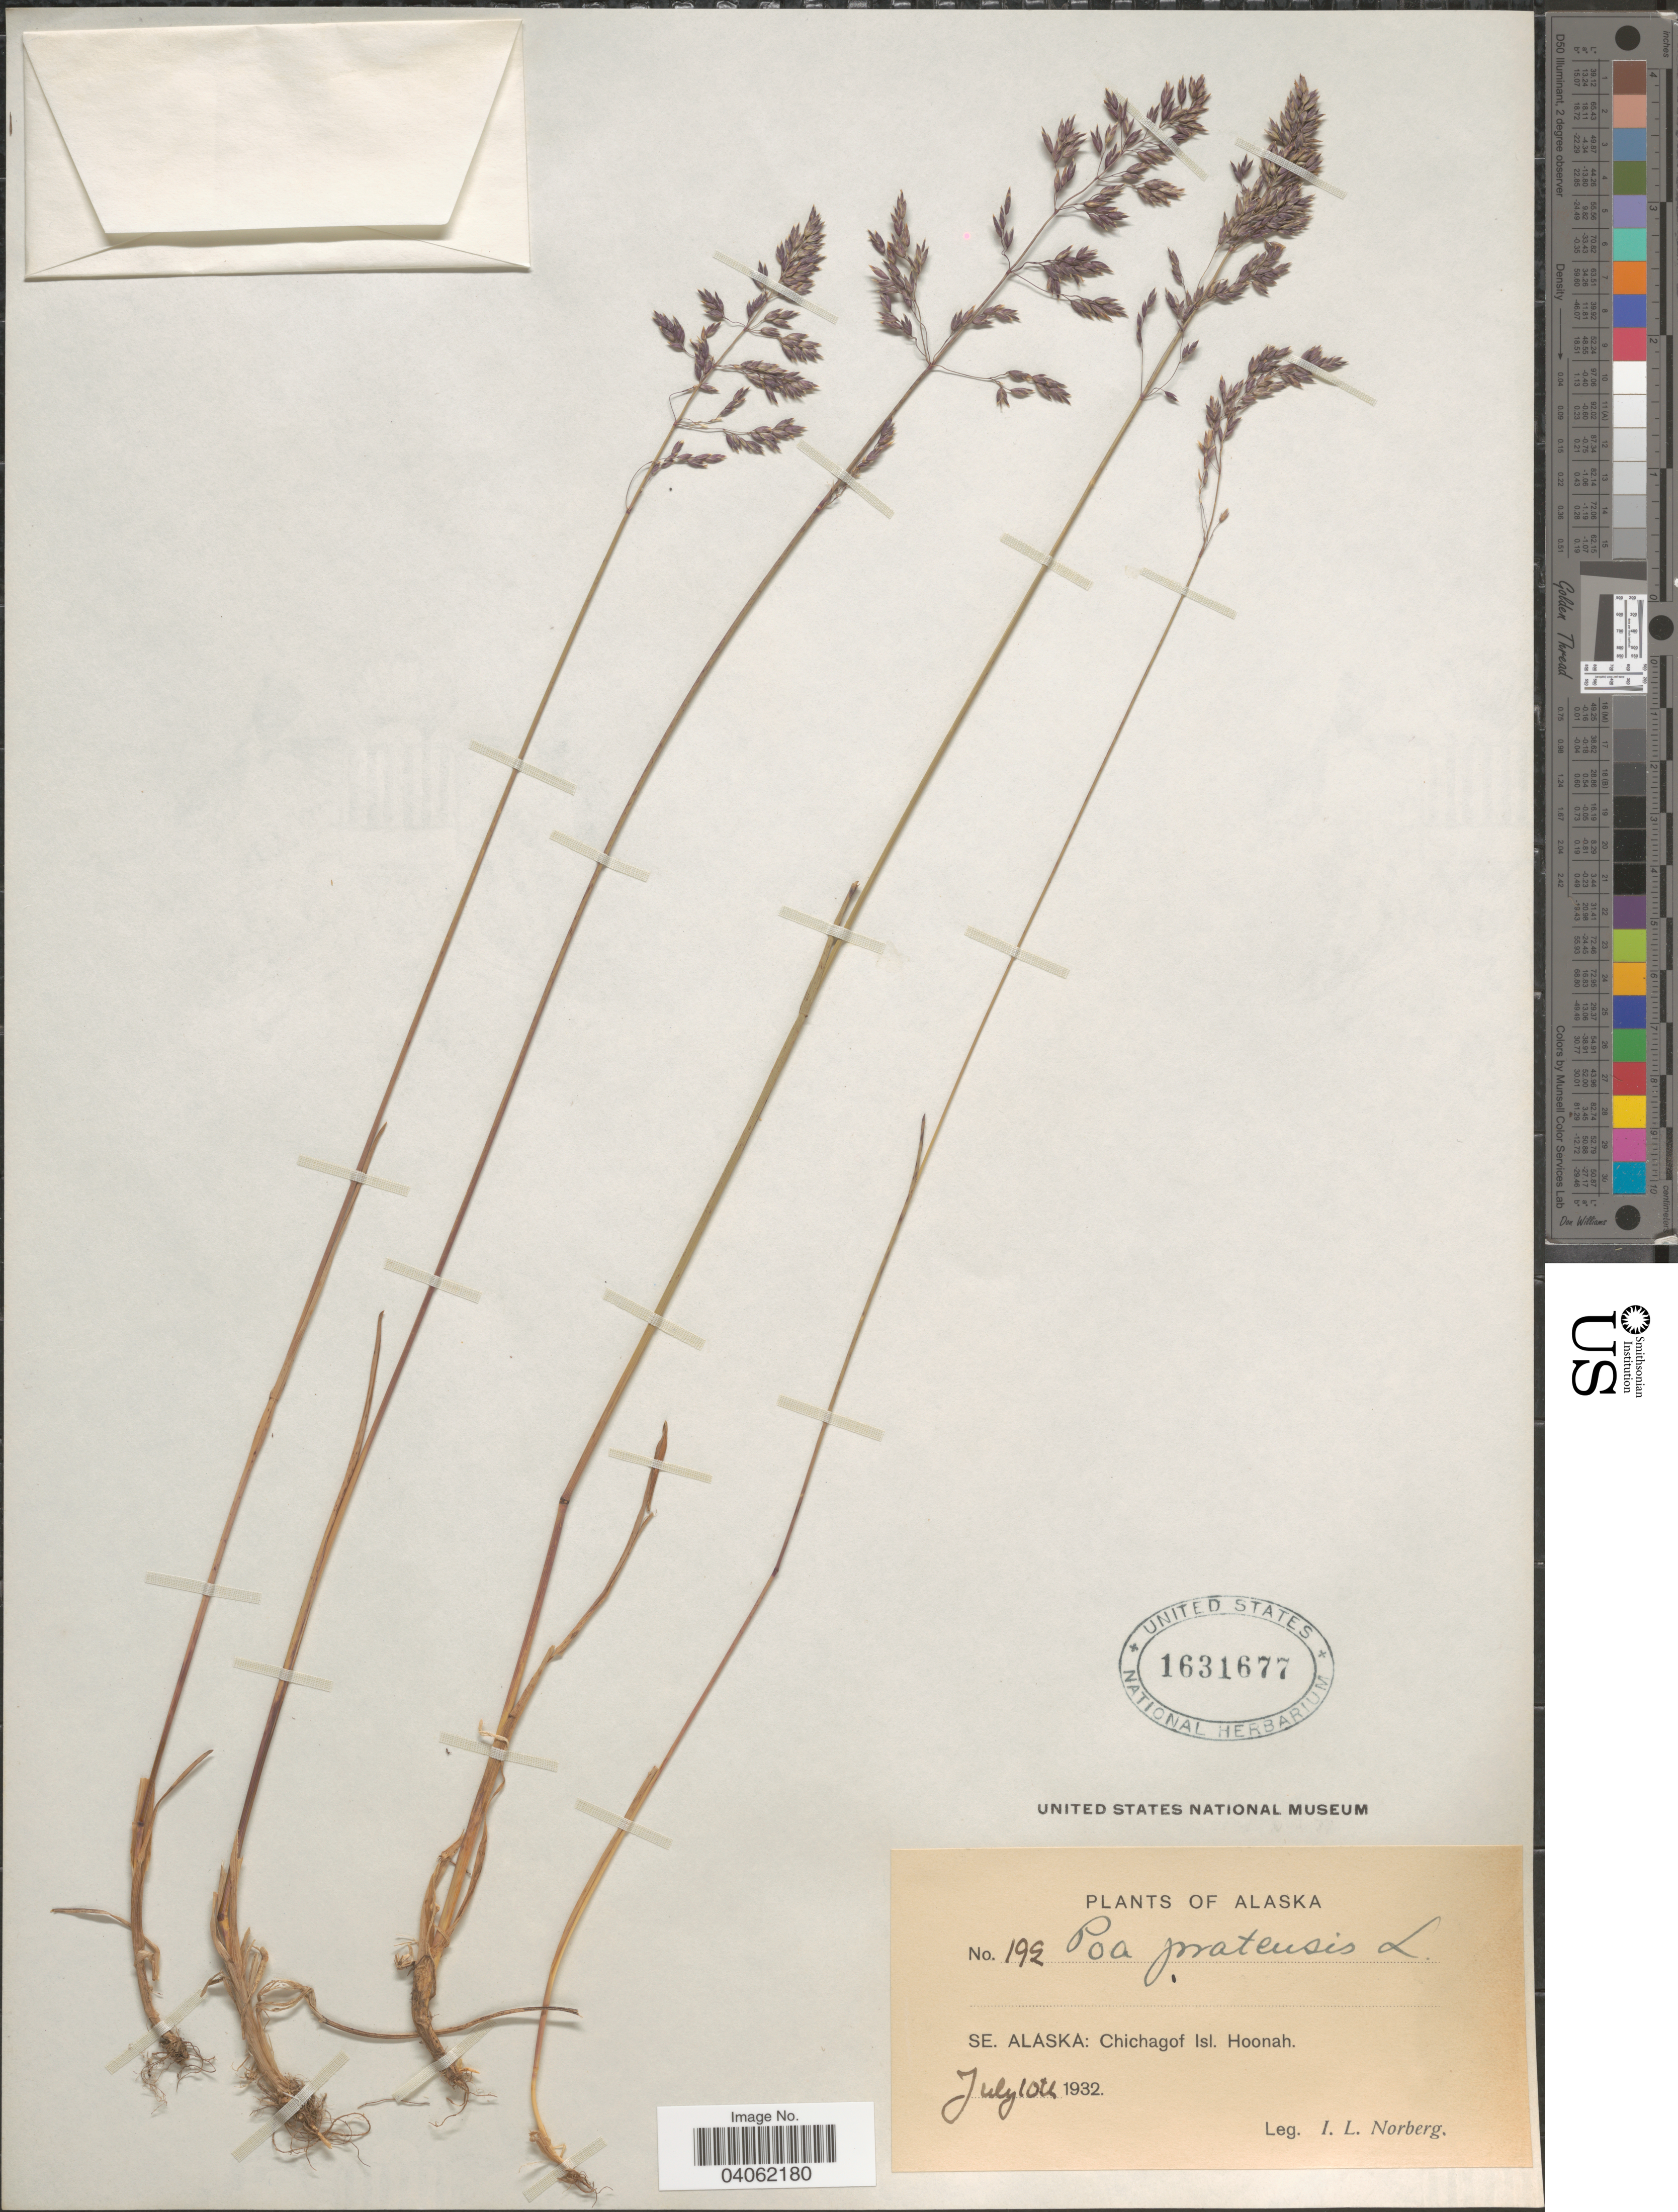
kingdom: Plantae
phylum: Tracheophyta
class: Liliopsida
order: Poales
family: Poaceae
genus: Poa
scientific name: Poa pratensis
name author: L.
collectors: I. Norberg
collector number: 19S*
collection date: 1932-07-10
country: United States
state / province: Alaska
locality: SE. Alaska: Chichagof Isl. Hoonah.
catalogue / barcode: US 1631677